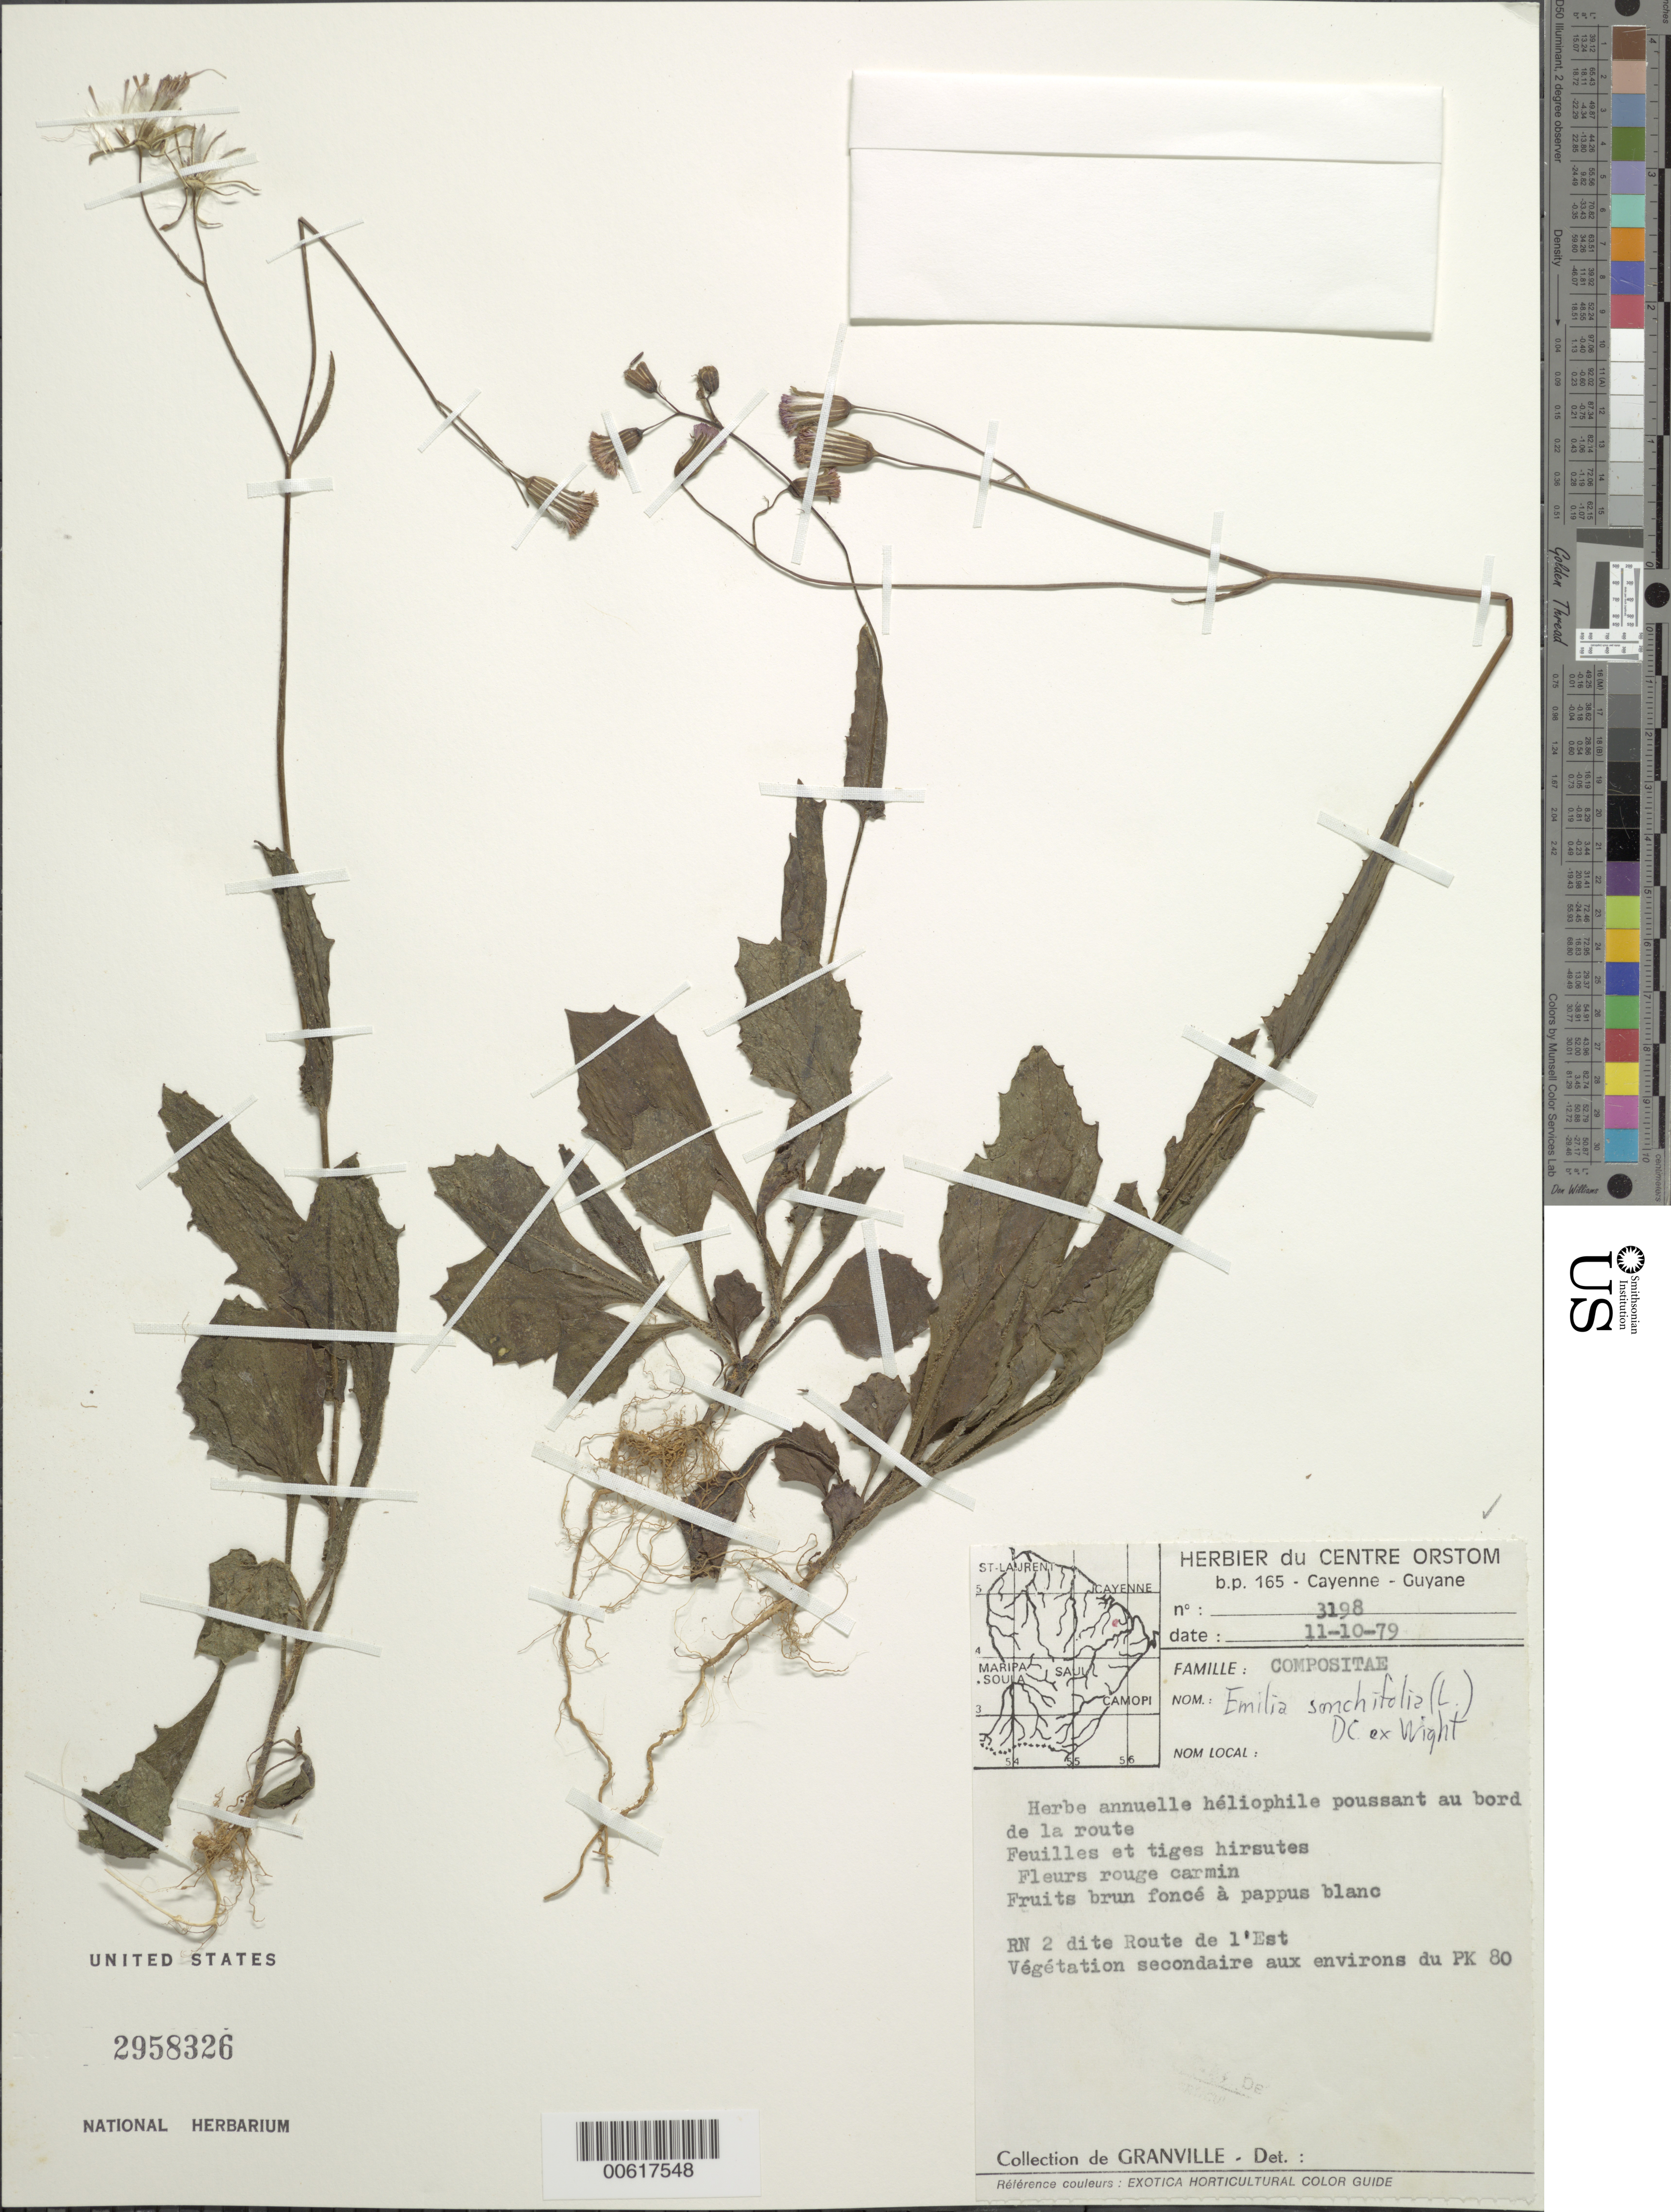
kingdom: Plantae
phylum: Tracheophyta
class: Magnoliopsida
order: Asterales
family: Asteraceae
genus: Emilia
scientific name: Emilia sonchifolia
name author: (L.) DC.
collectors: J.-J. de Granville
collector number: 3198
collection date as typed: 11-Oct-79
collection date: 1979-10-11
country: French Guiana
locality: Route de l'Est, RN 2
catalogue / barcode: US 2958326